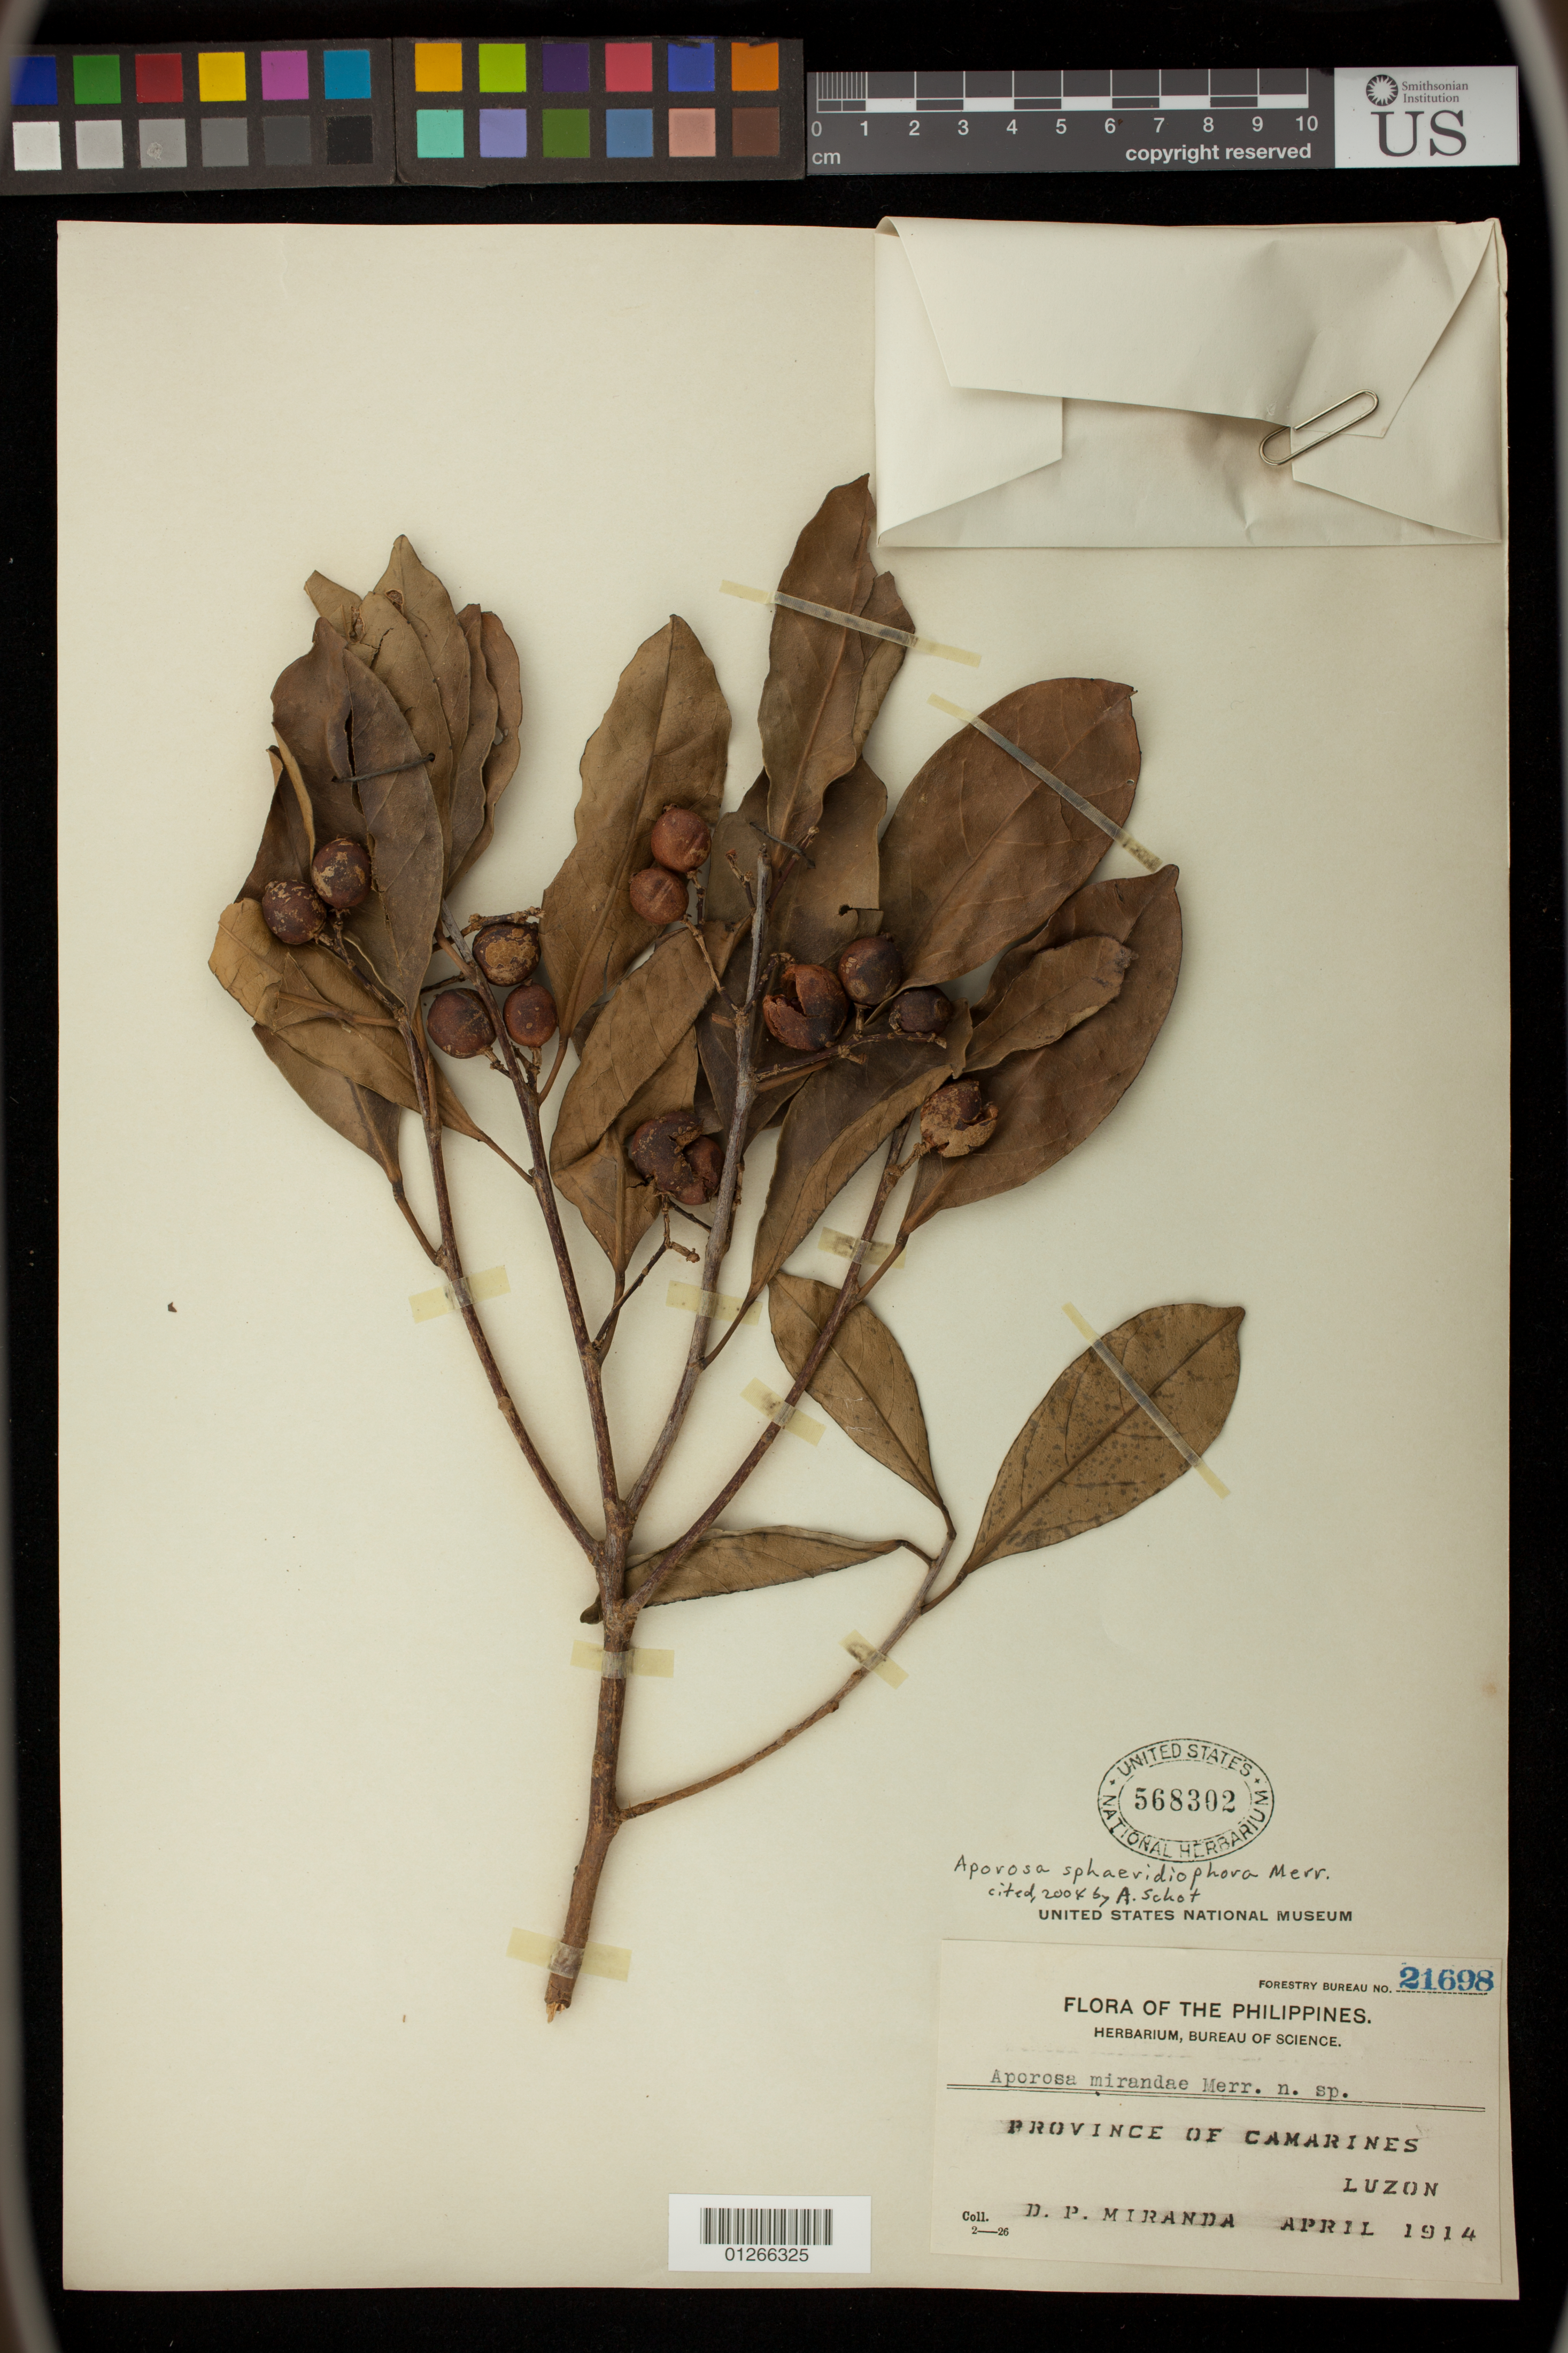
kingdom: Plantae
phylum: Tracheophyta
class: Magnoliopsida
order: Malpighiales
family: Phyllanthaceae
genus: Aporosa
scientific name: Aporosa sphaeridiophora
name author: Merr.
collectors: D. P. Miranda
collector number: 21698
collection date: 1914-04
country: Philippines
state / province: Bicol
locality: Province of Camarines, Luzon